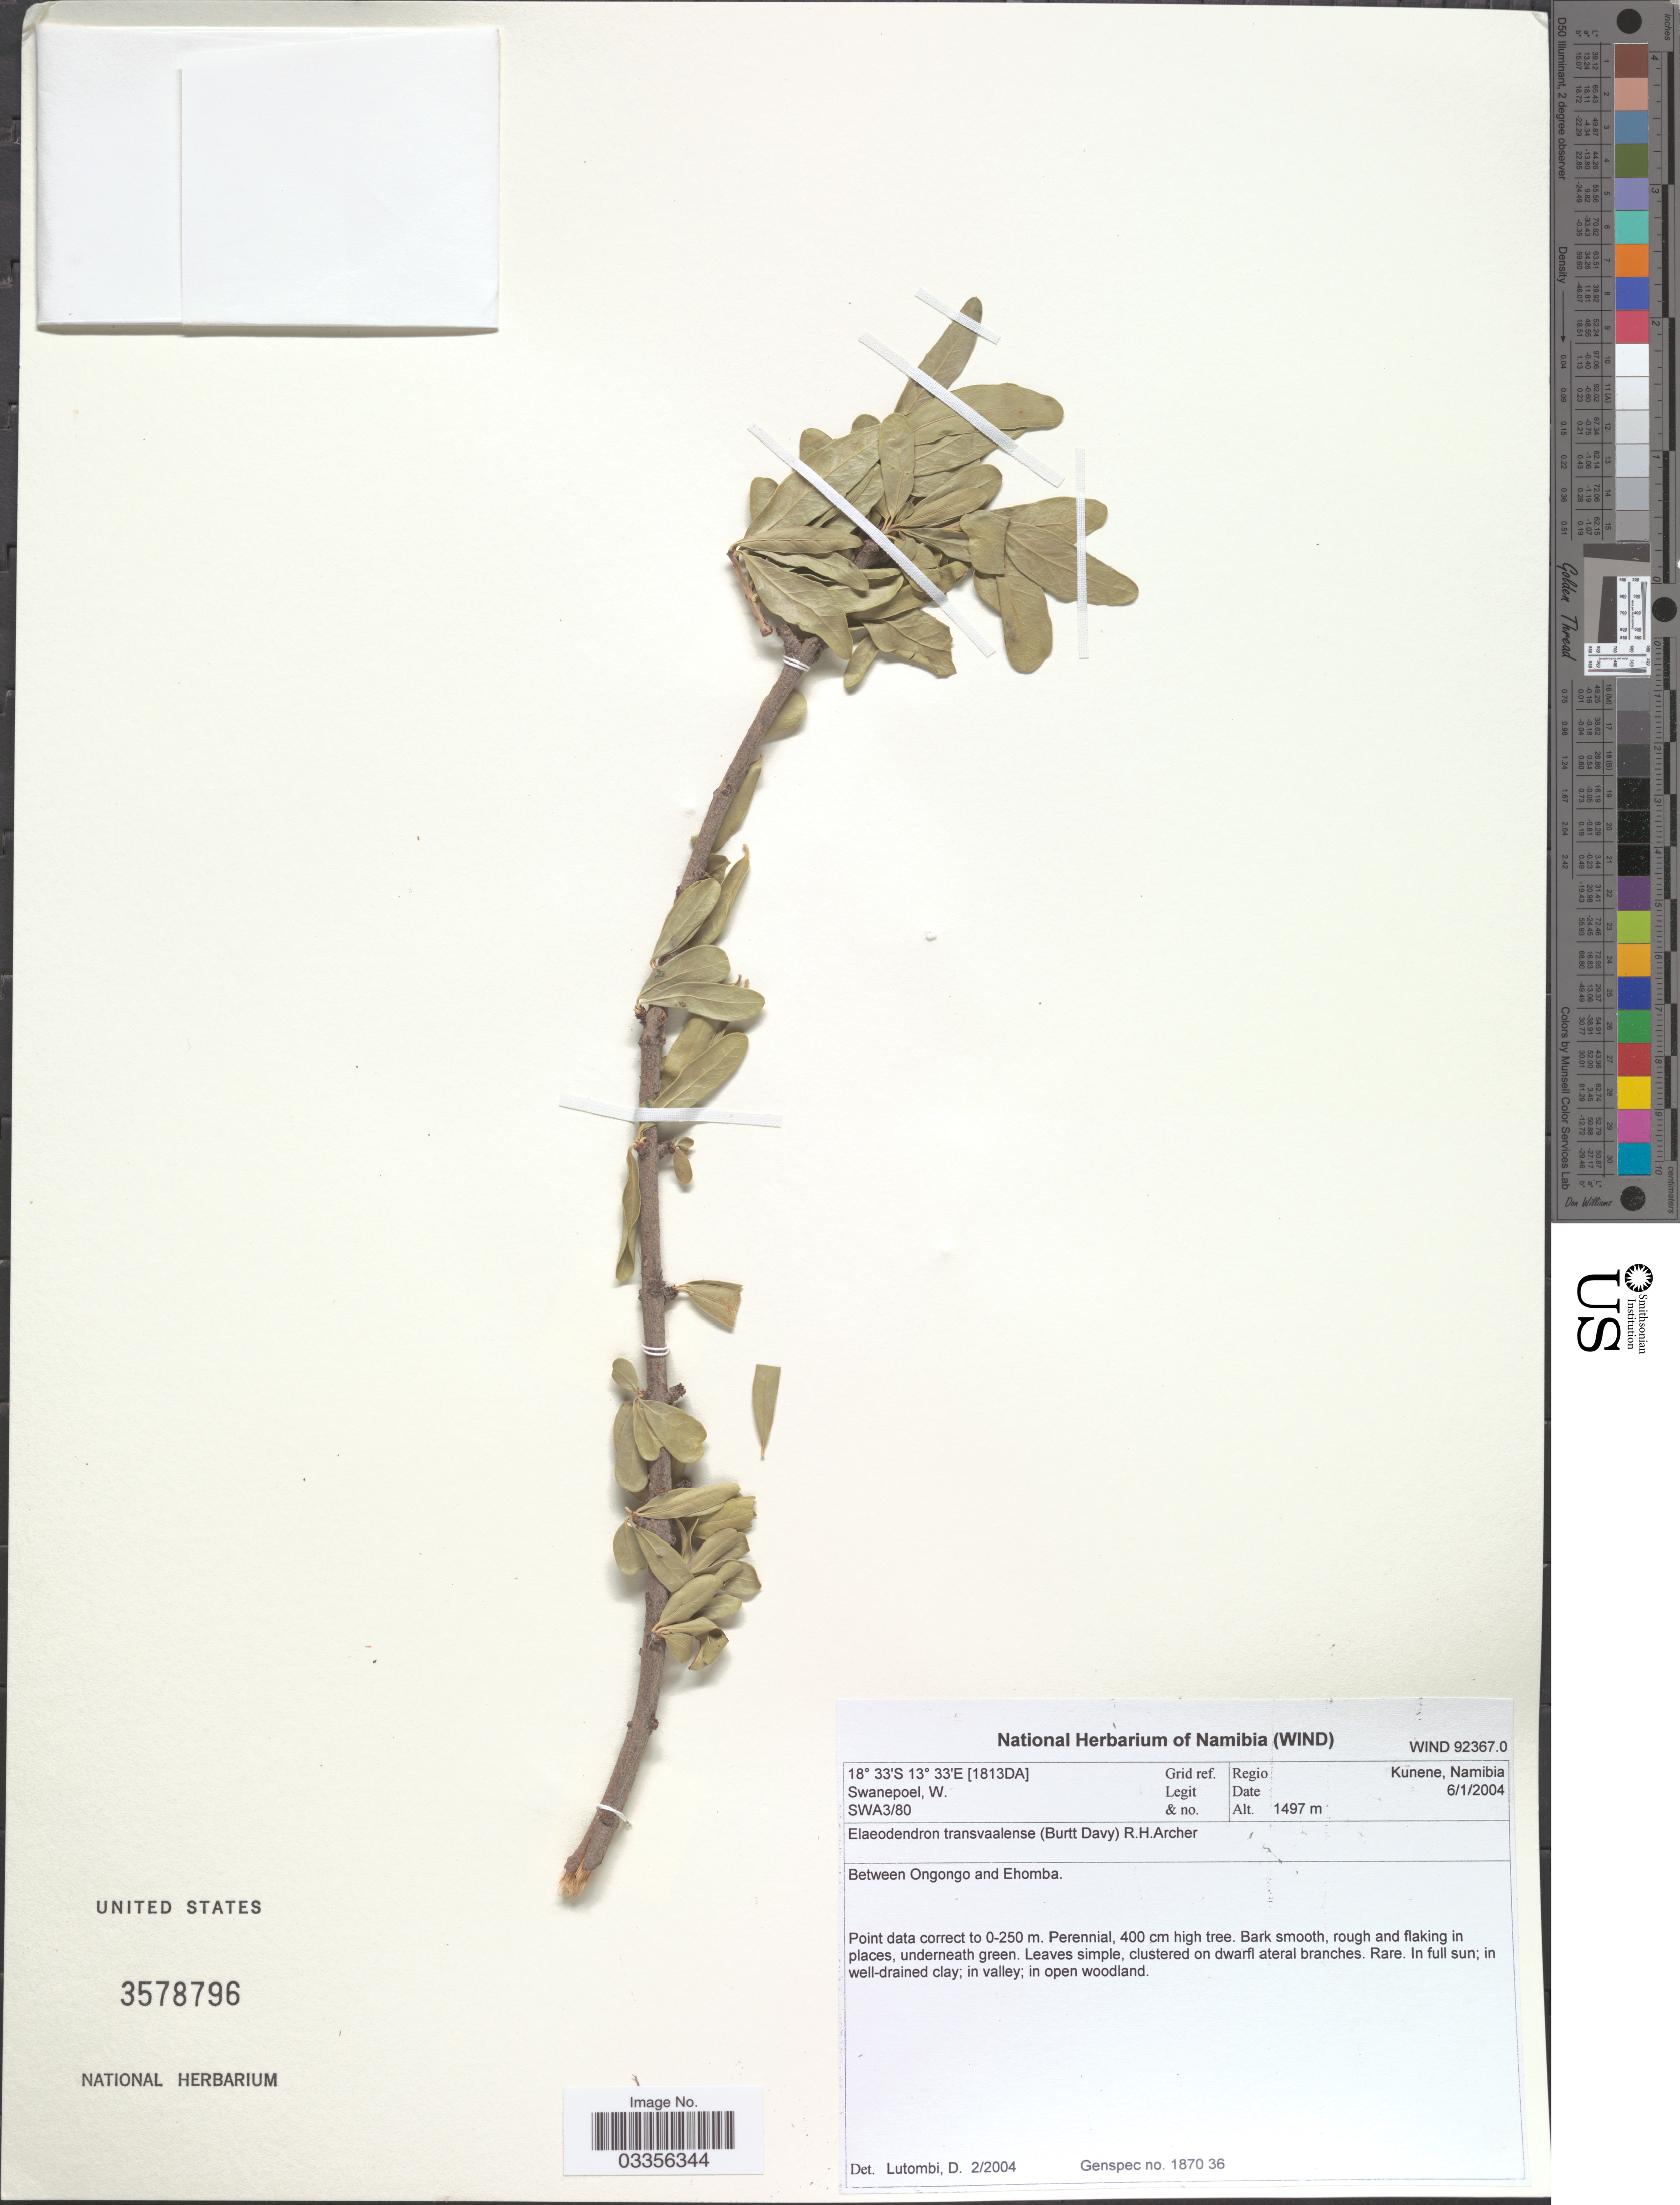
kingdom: Plantae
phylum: Tracheophyta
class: Magnoliopsida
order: Celastrales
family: Celastraceae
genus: Elaeodendron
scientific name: Elaeodendron transvaalense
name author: (Burtt Davy) R.H. Archer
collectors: W. Swanepoel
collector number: SWA3/80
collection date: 2004-01-06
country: Namibia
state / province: Kunene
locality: Regio Kunene, Namibia. Grid ref. [1813AD]. Between Ongongo and Ehomba.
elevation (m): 1497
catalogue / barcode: US 3578796